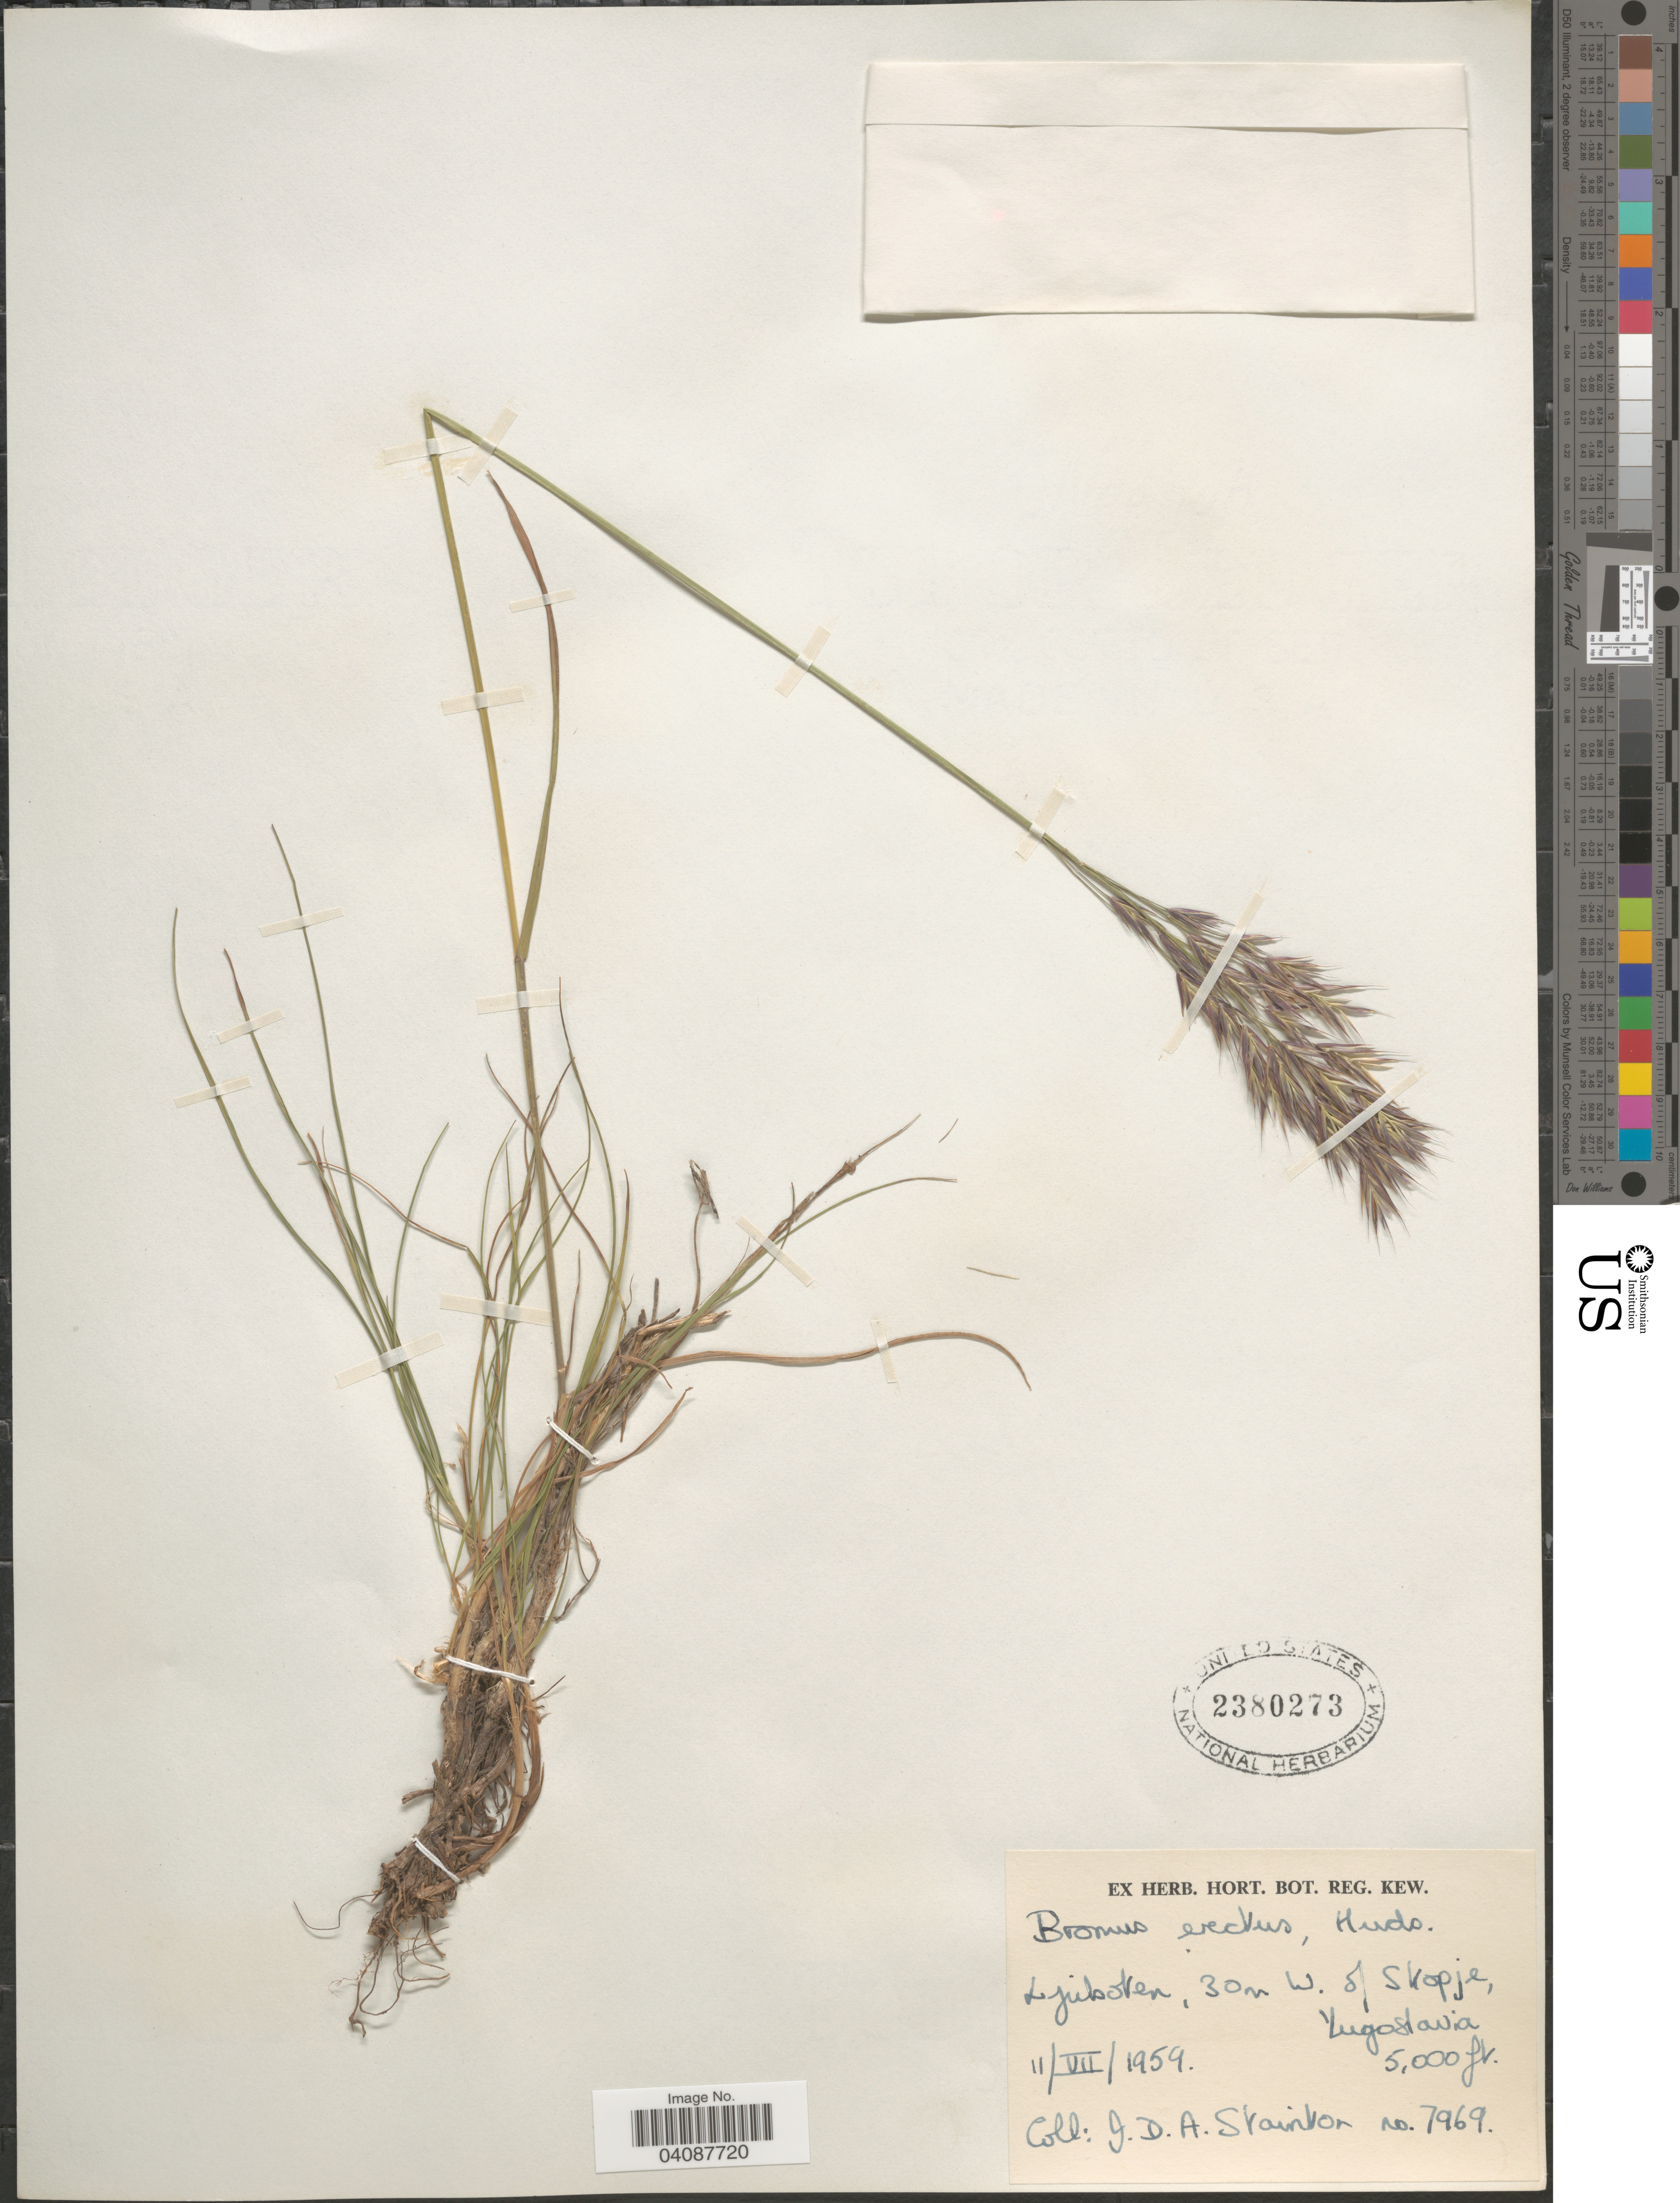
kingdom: Plantae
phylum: Tracheophyta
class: Liliopsida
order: Poales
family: Poaceae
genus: Bromus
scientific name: Bromus erectus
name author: Huds.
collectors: J. Stainton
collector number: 7969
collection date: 1959-07-11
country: Kosovo / North Macedonia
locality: Ljuboken, 30 m W. of Skopje, Yugoslavia.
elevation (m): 1524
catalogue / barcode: US 2380273